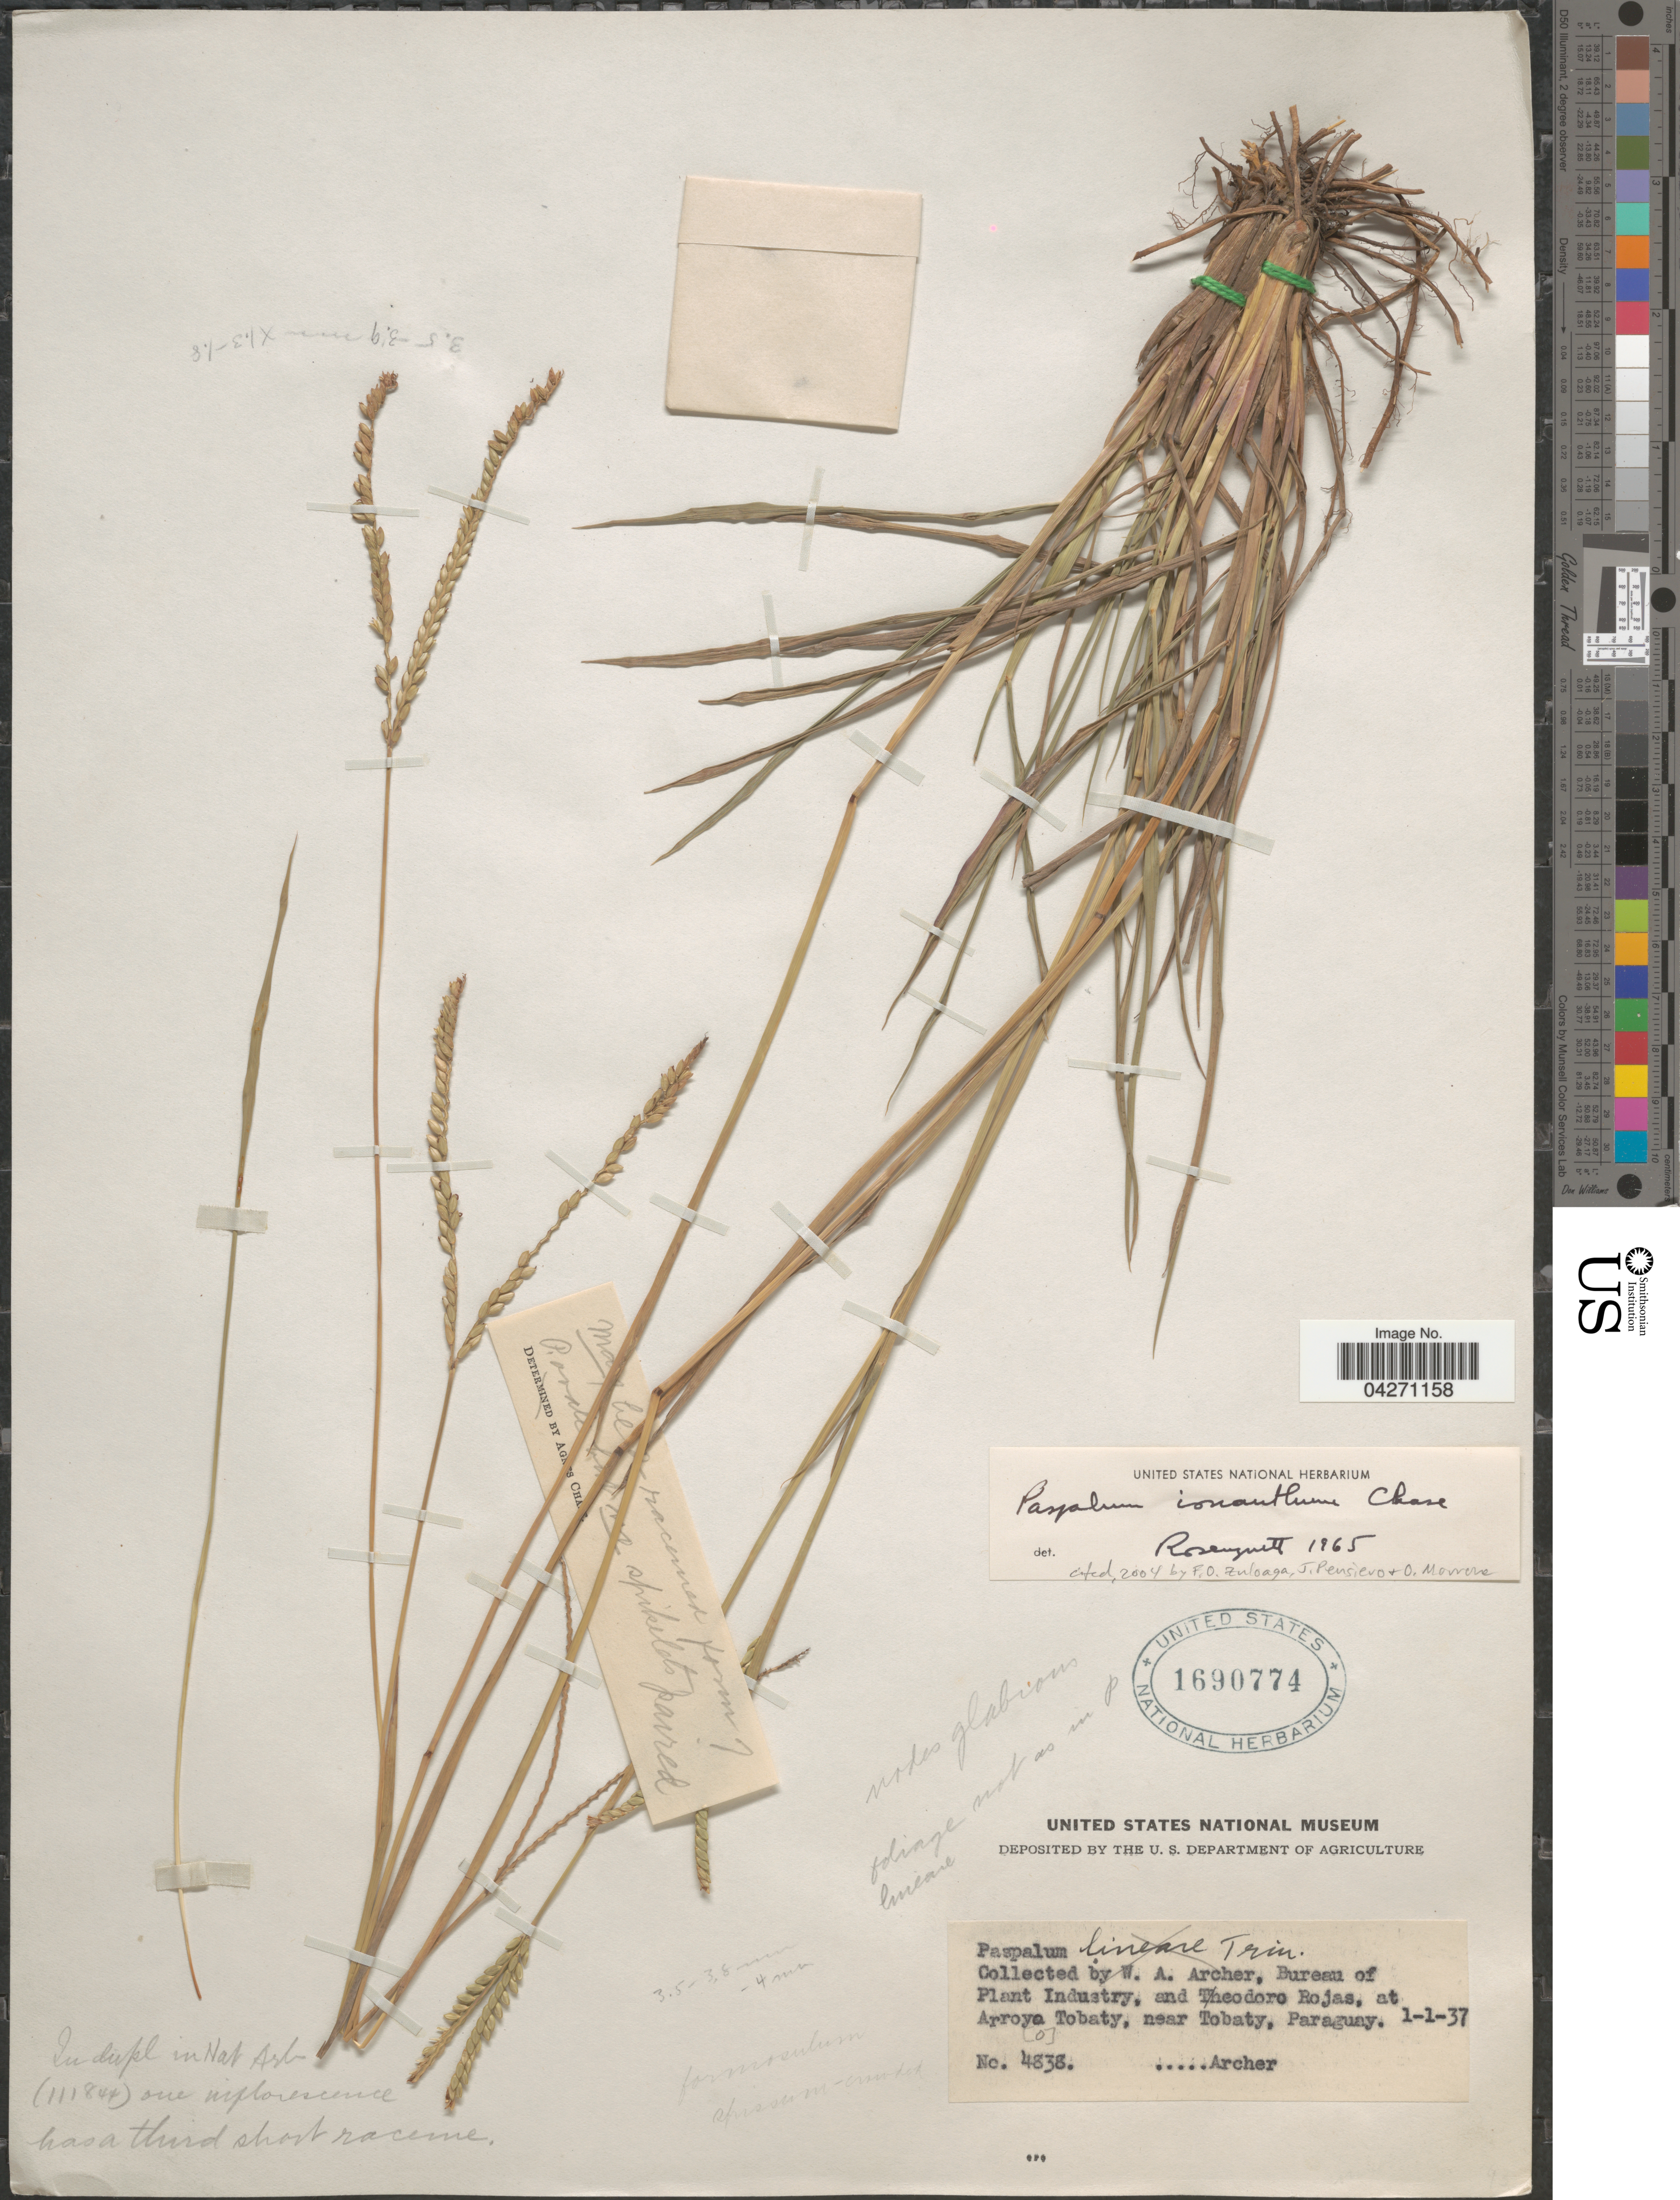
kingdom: Plantae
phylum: Tracheophyta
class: Liliopsida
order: Poales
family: Poaceae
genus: Paspalum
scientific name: Paspalum ionanthum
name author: Chase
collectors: W. Archer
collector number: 4838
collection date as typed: Transcribed d/m/y: 1/1/37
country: Paraguay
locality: Arroya Tobaty, near Tobaty.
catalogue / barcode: US 1690774